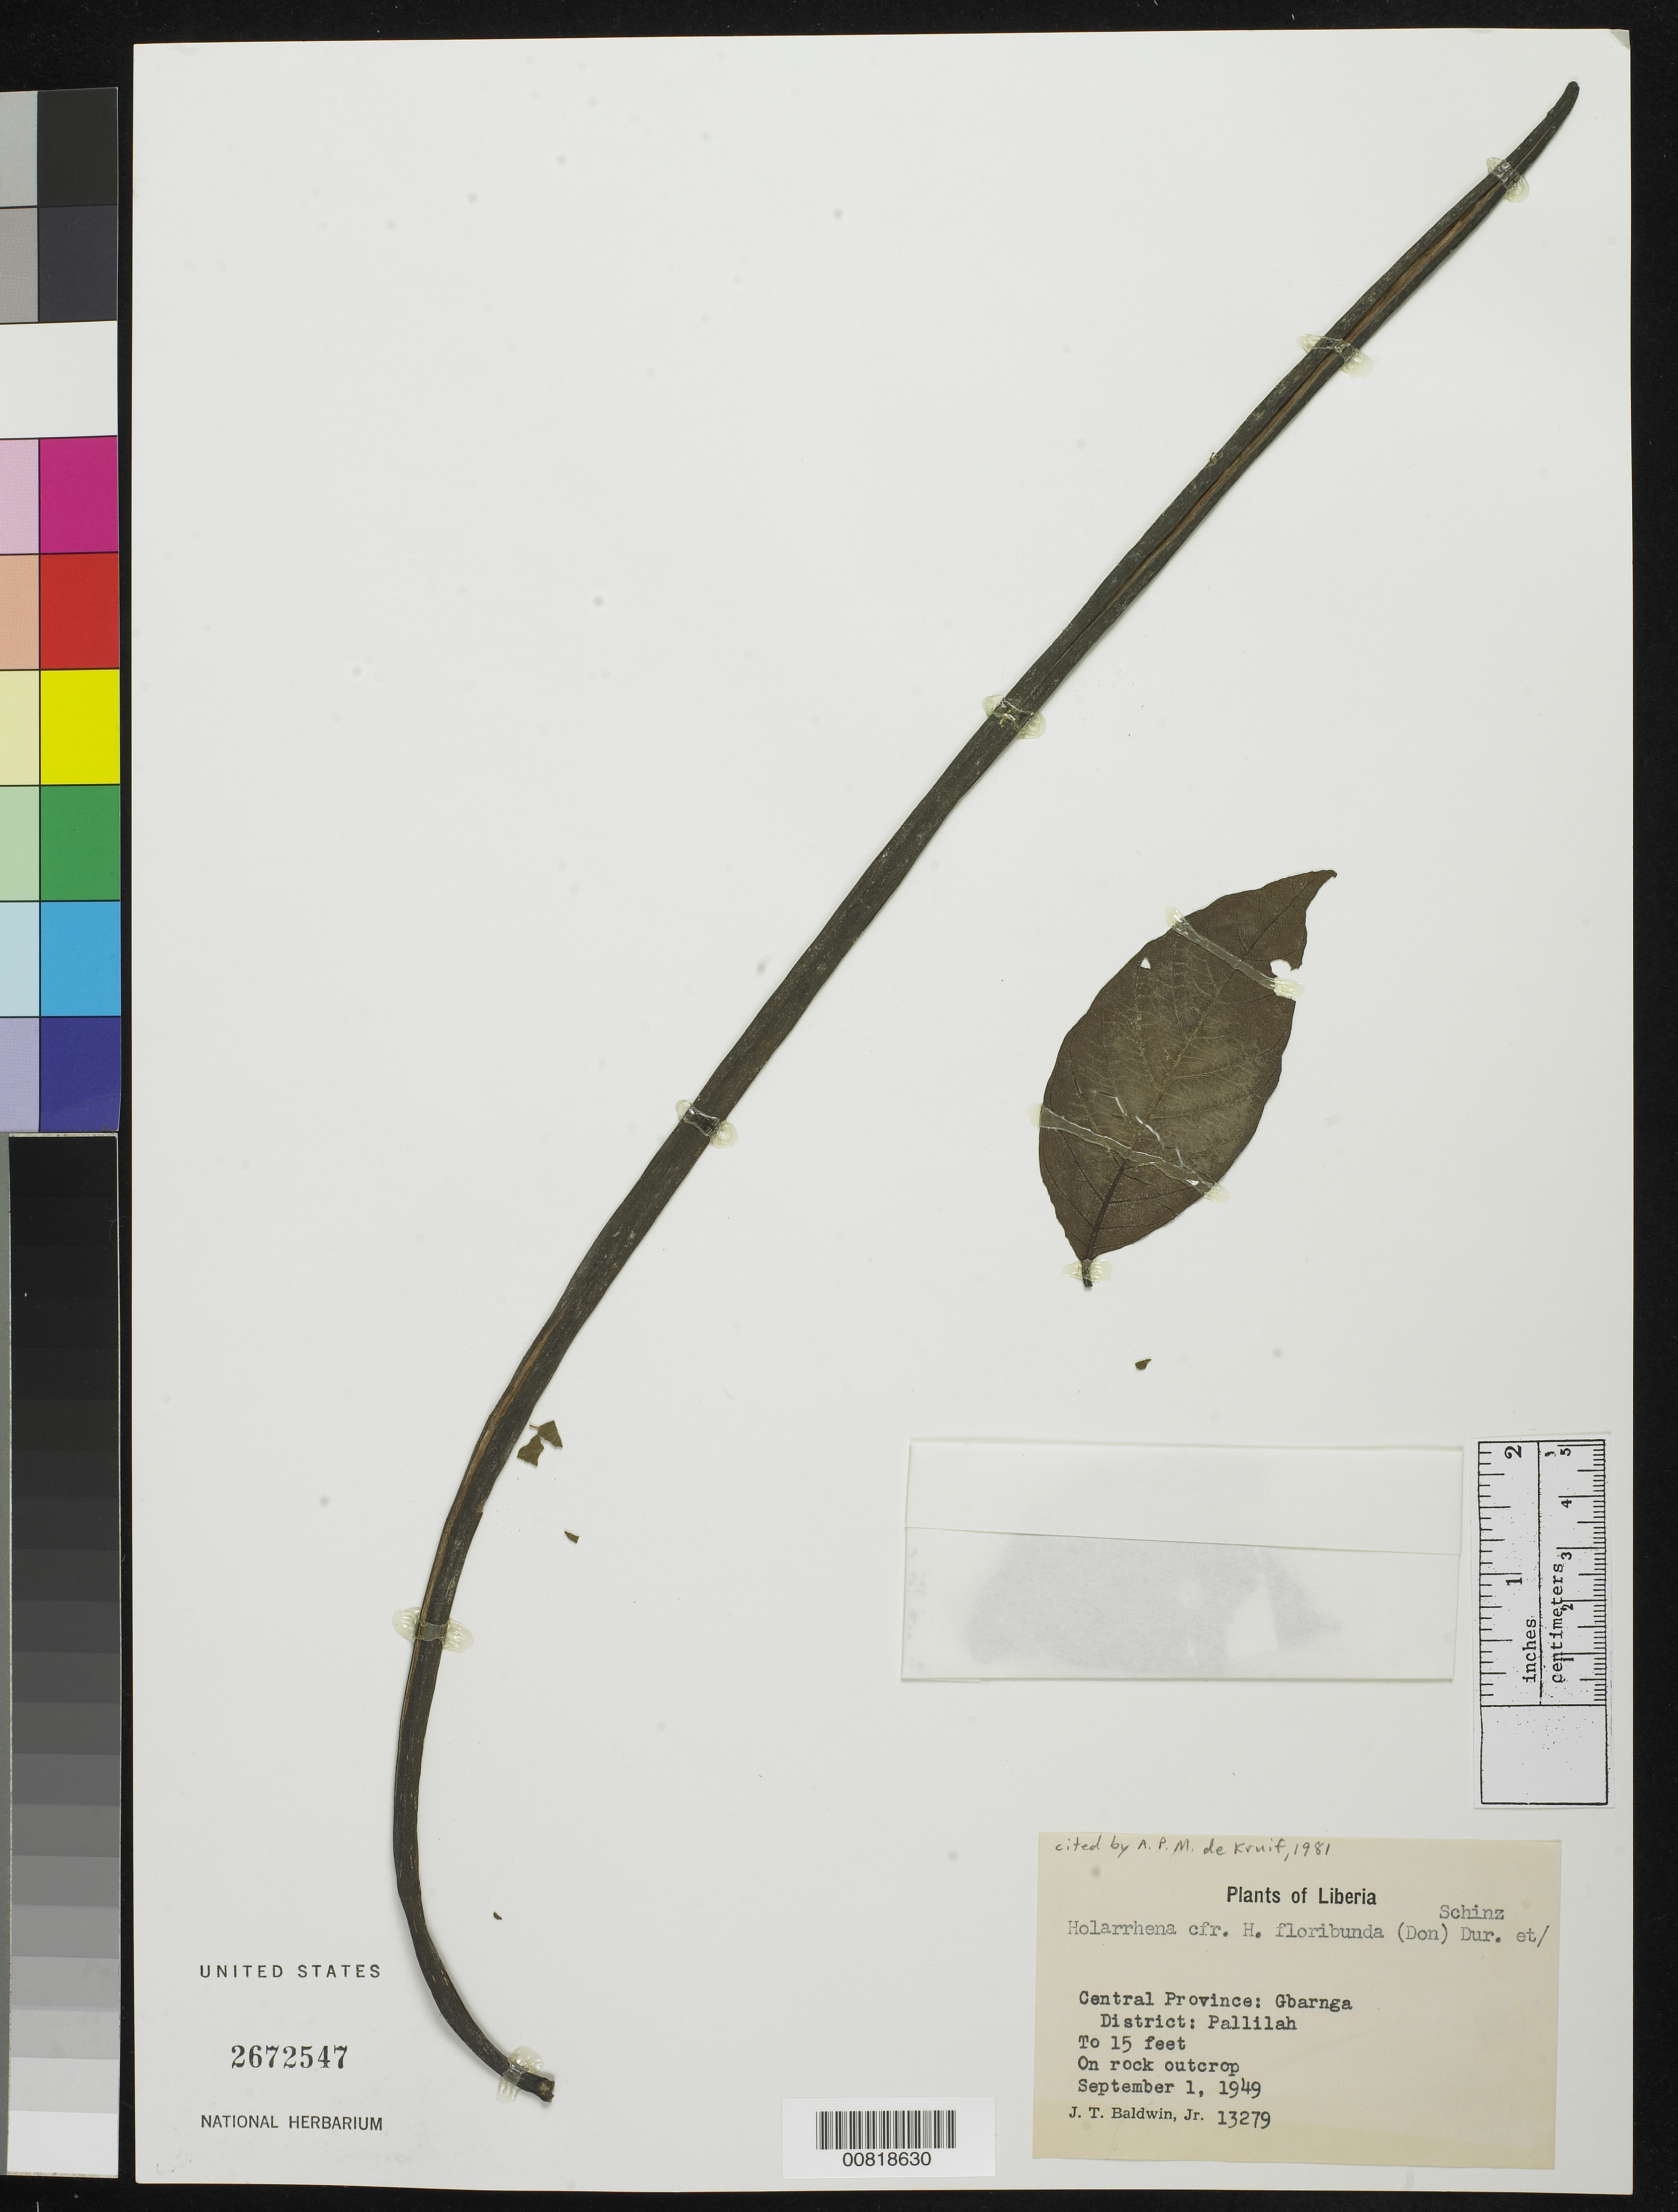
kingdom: Plantae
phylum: Tracheophyta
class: Magnoliopsida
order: Gentianales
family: Apocynaceae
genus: Holarrhena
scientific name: Holarrhena floribunda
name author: (G. Don) Durand & Schinz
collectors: J. T. Baldwin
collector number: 13279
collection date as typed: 1 Sep 1949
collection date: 1949-09-01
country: Liberia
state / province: Bong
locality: Central Province: Gbarnga District, Pallilah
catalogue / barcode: US 2672547